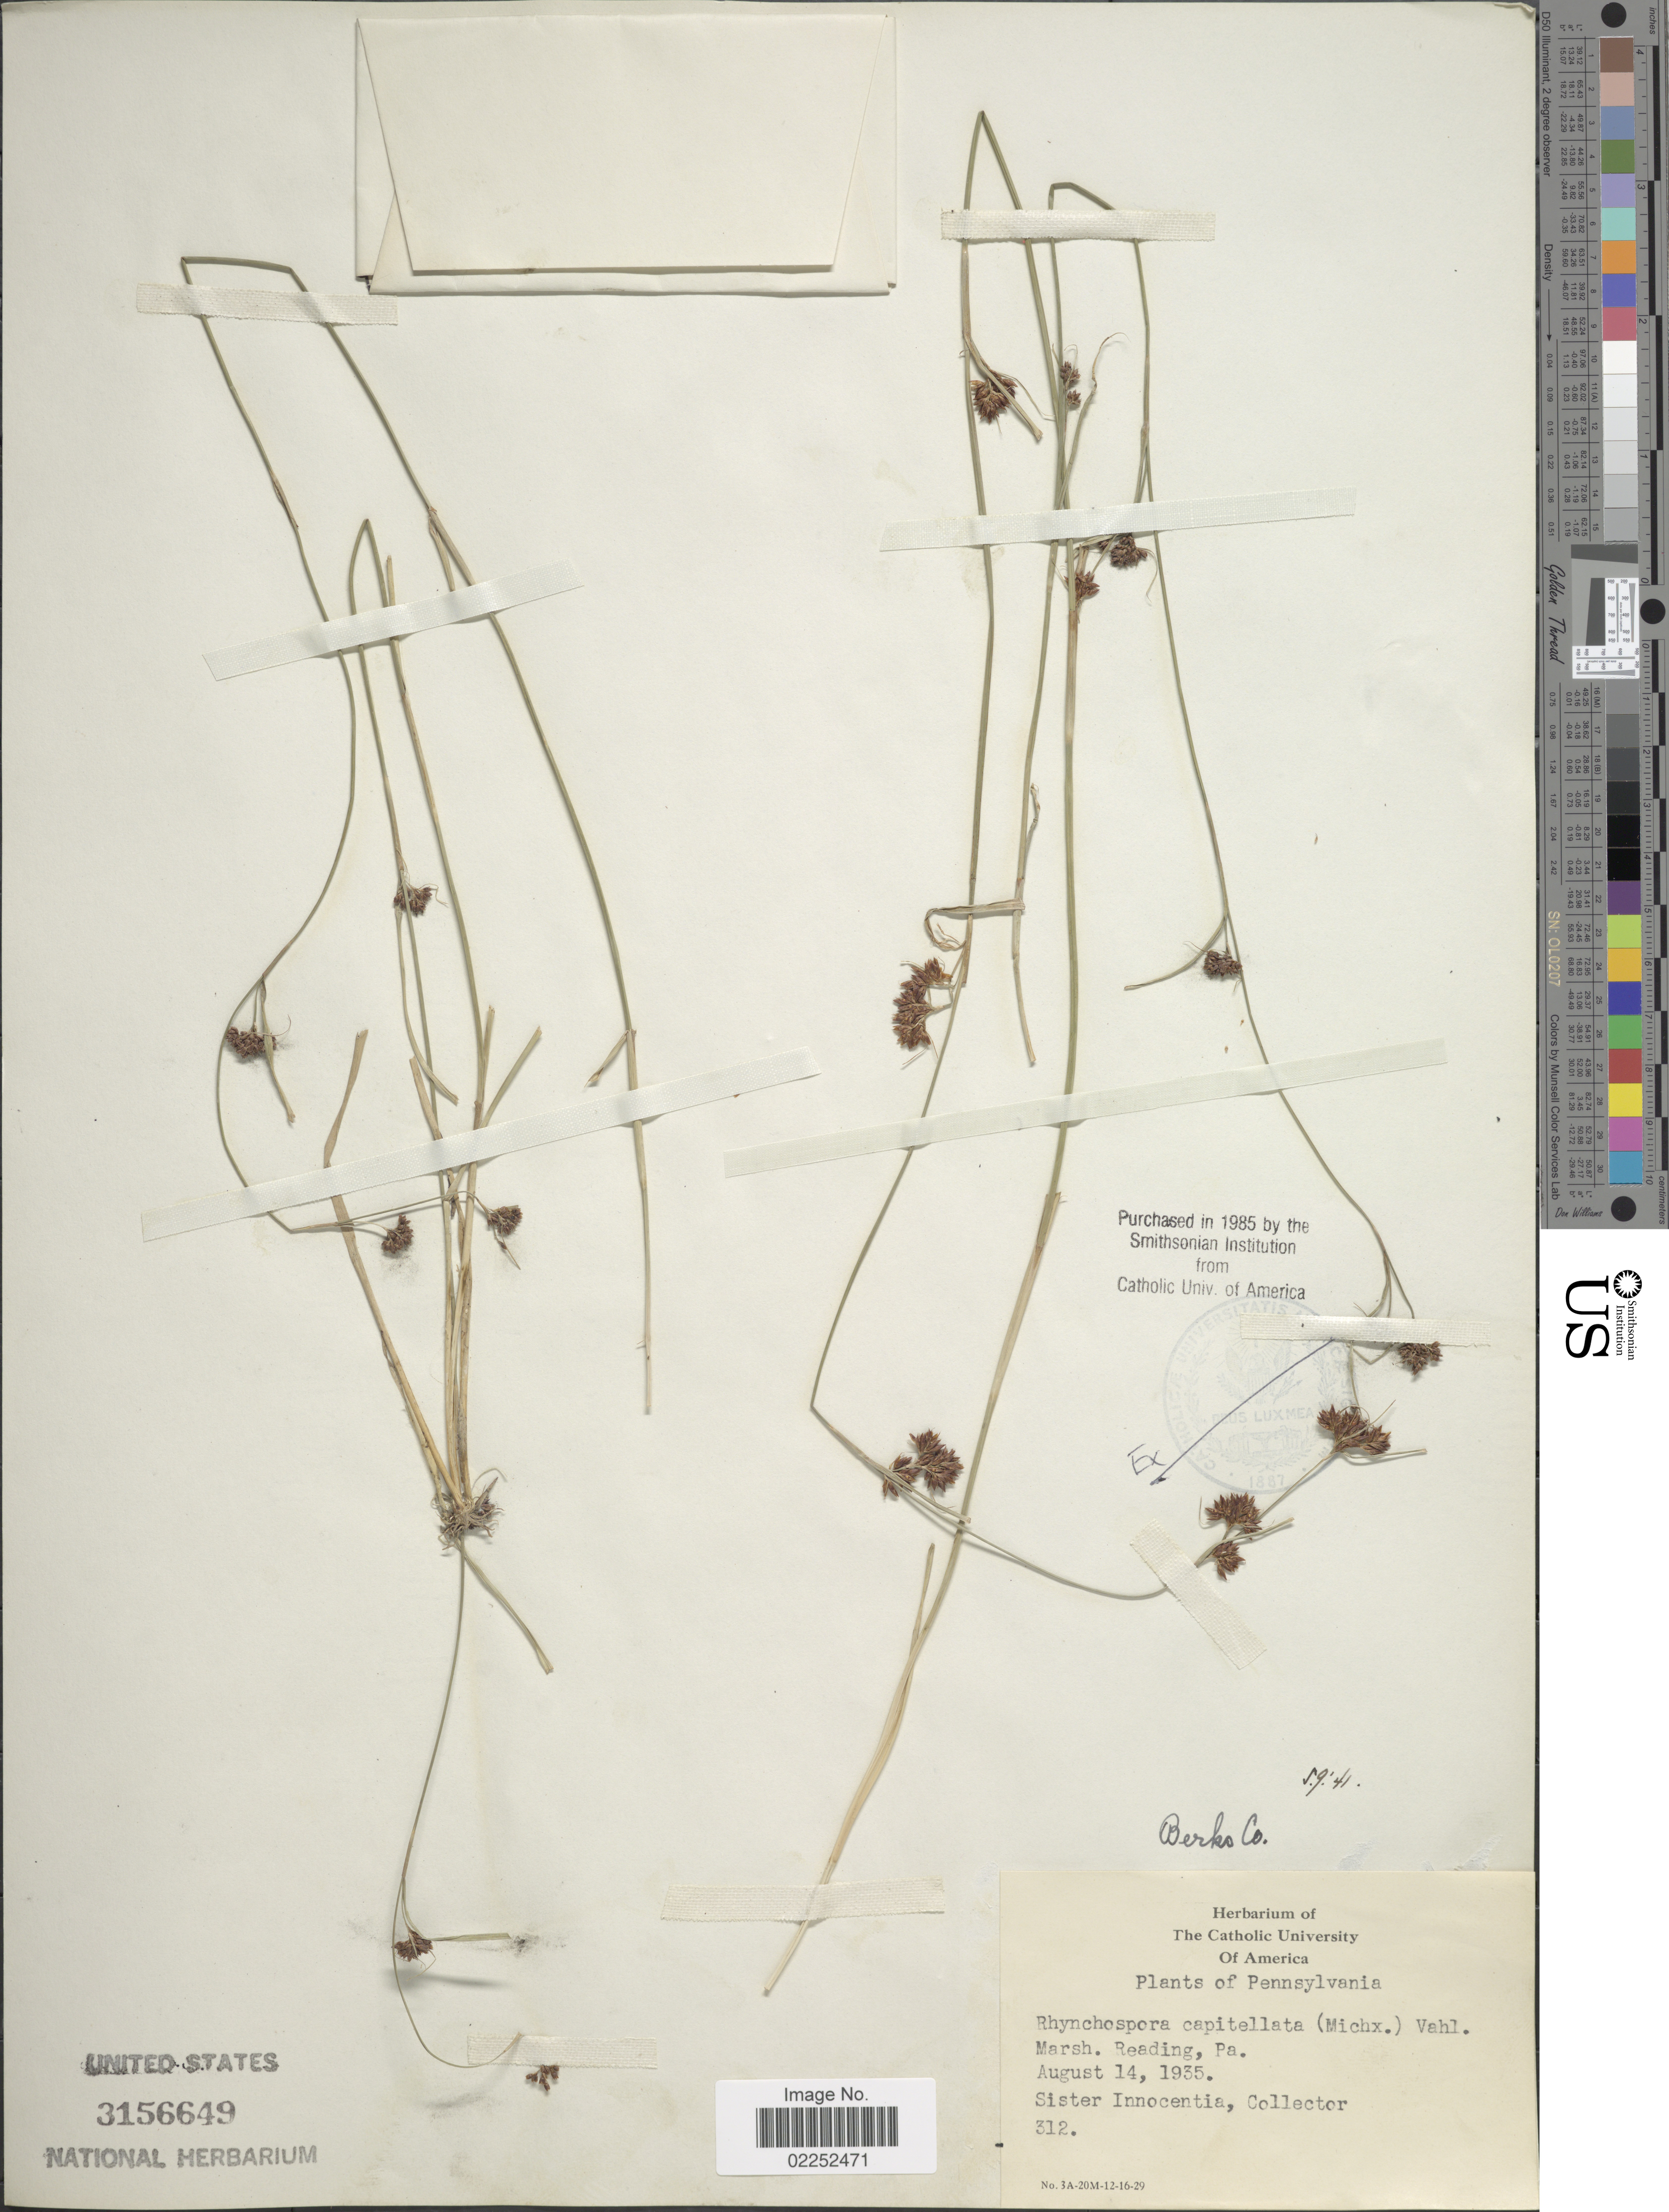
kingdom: Plantae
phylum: Tracheophyta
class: Liliopsida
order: Poales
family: Cyperaceae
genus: Rhynchospora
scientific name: Rhynchospora capitellata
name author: (Michx.) Vahl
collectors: S. Innocentia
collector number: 312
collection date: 1935-08-14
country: United States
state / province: Pennsylvania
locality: Marsh. Reading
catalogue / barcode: US 3156649